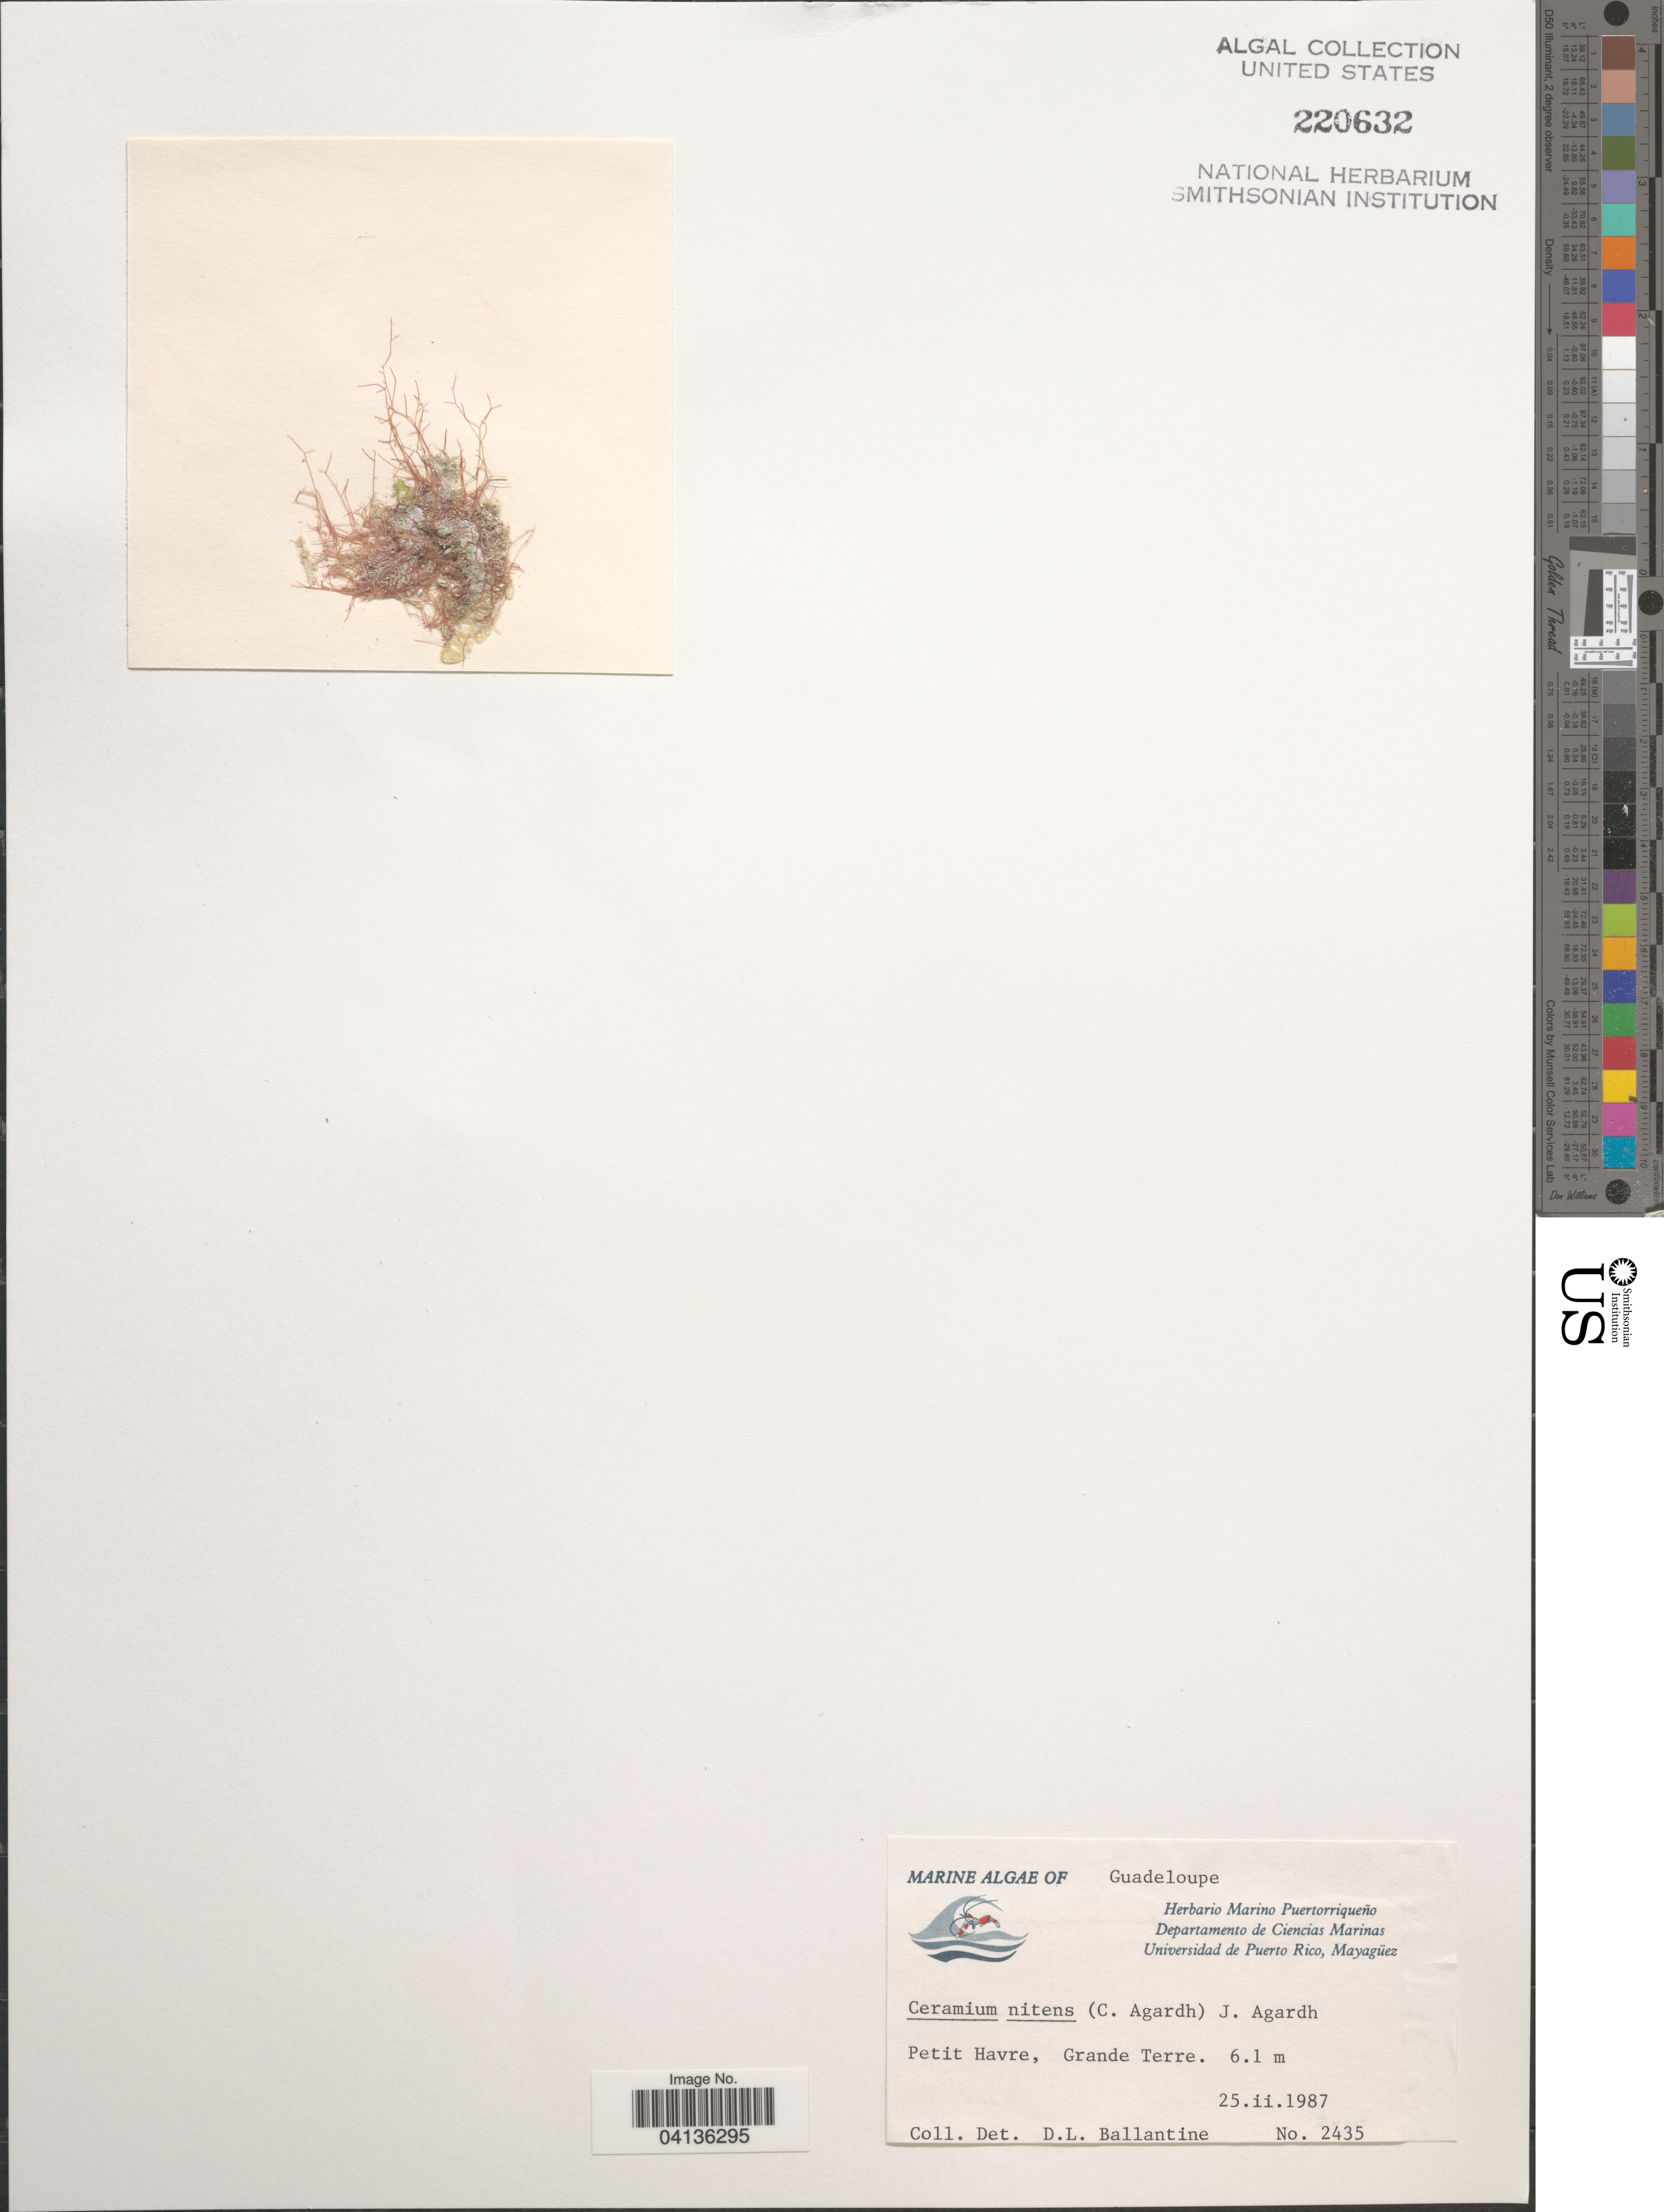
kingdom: Plantae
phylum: Rhodophyta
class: Florideophyceae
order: Ceramiales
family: Ceramiaceae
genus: Ceramium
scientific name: Ceramium nitens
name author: (C. Agardh) J. Agardh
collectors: D.L. Ballantine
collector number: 2435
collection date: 1987-02-25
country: Guadeloupe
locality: Petit Havre, Grande Terre.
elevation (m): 6.1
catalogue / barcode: US 220632